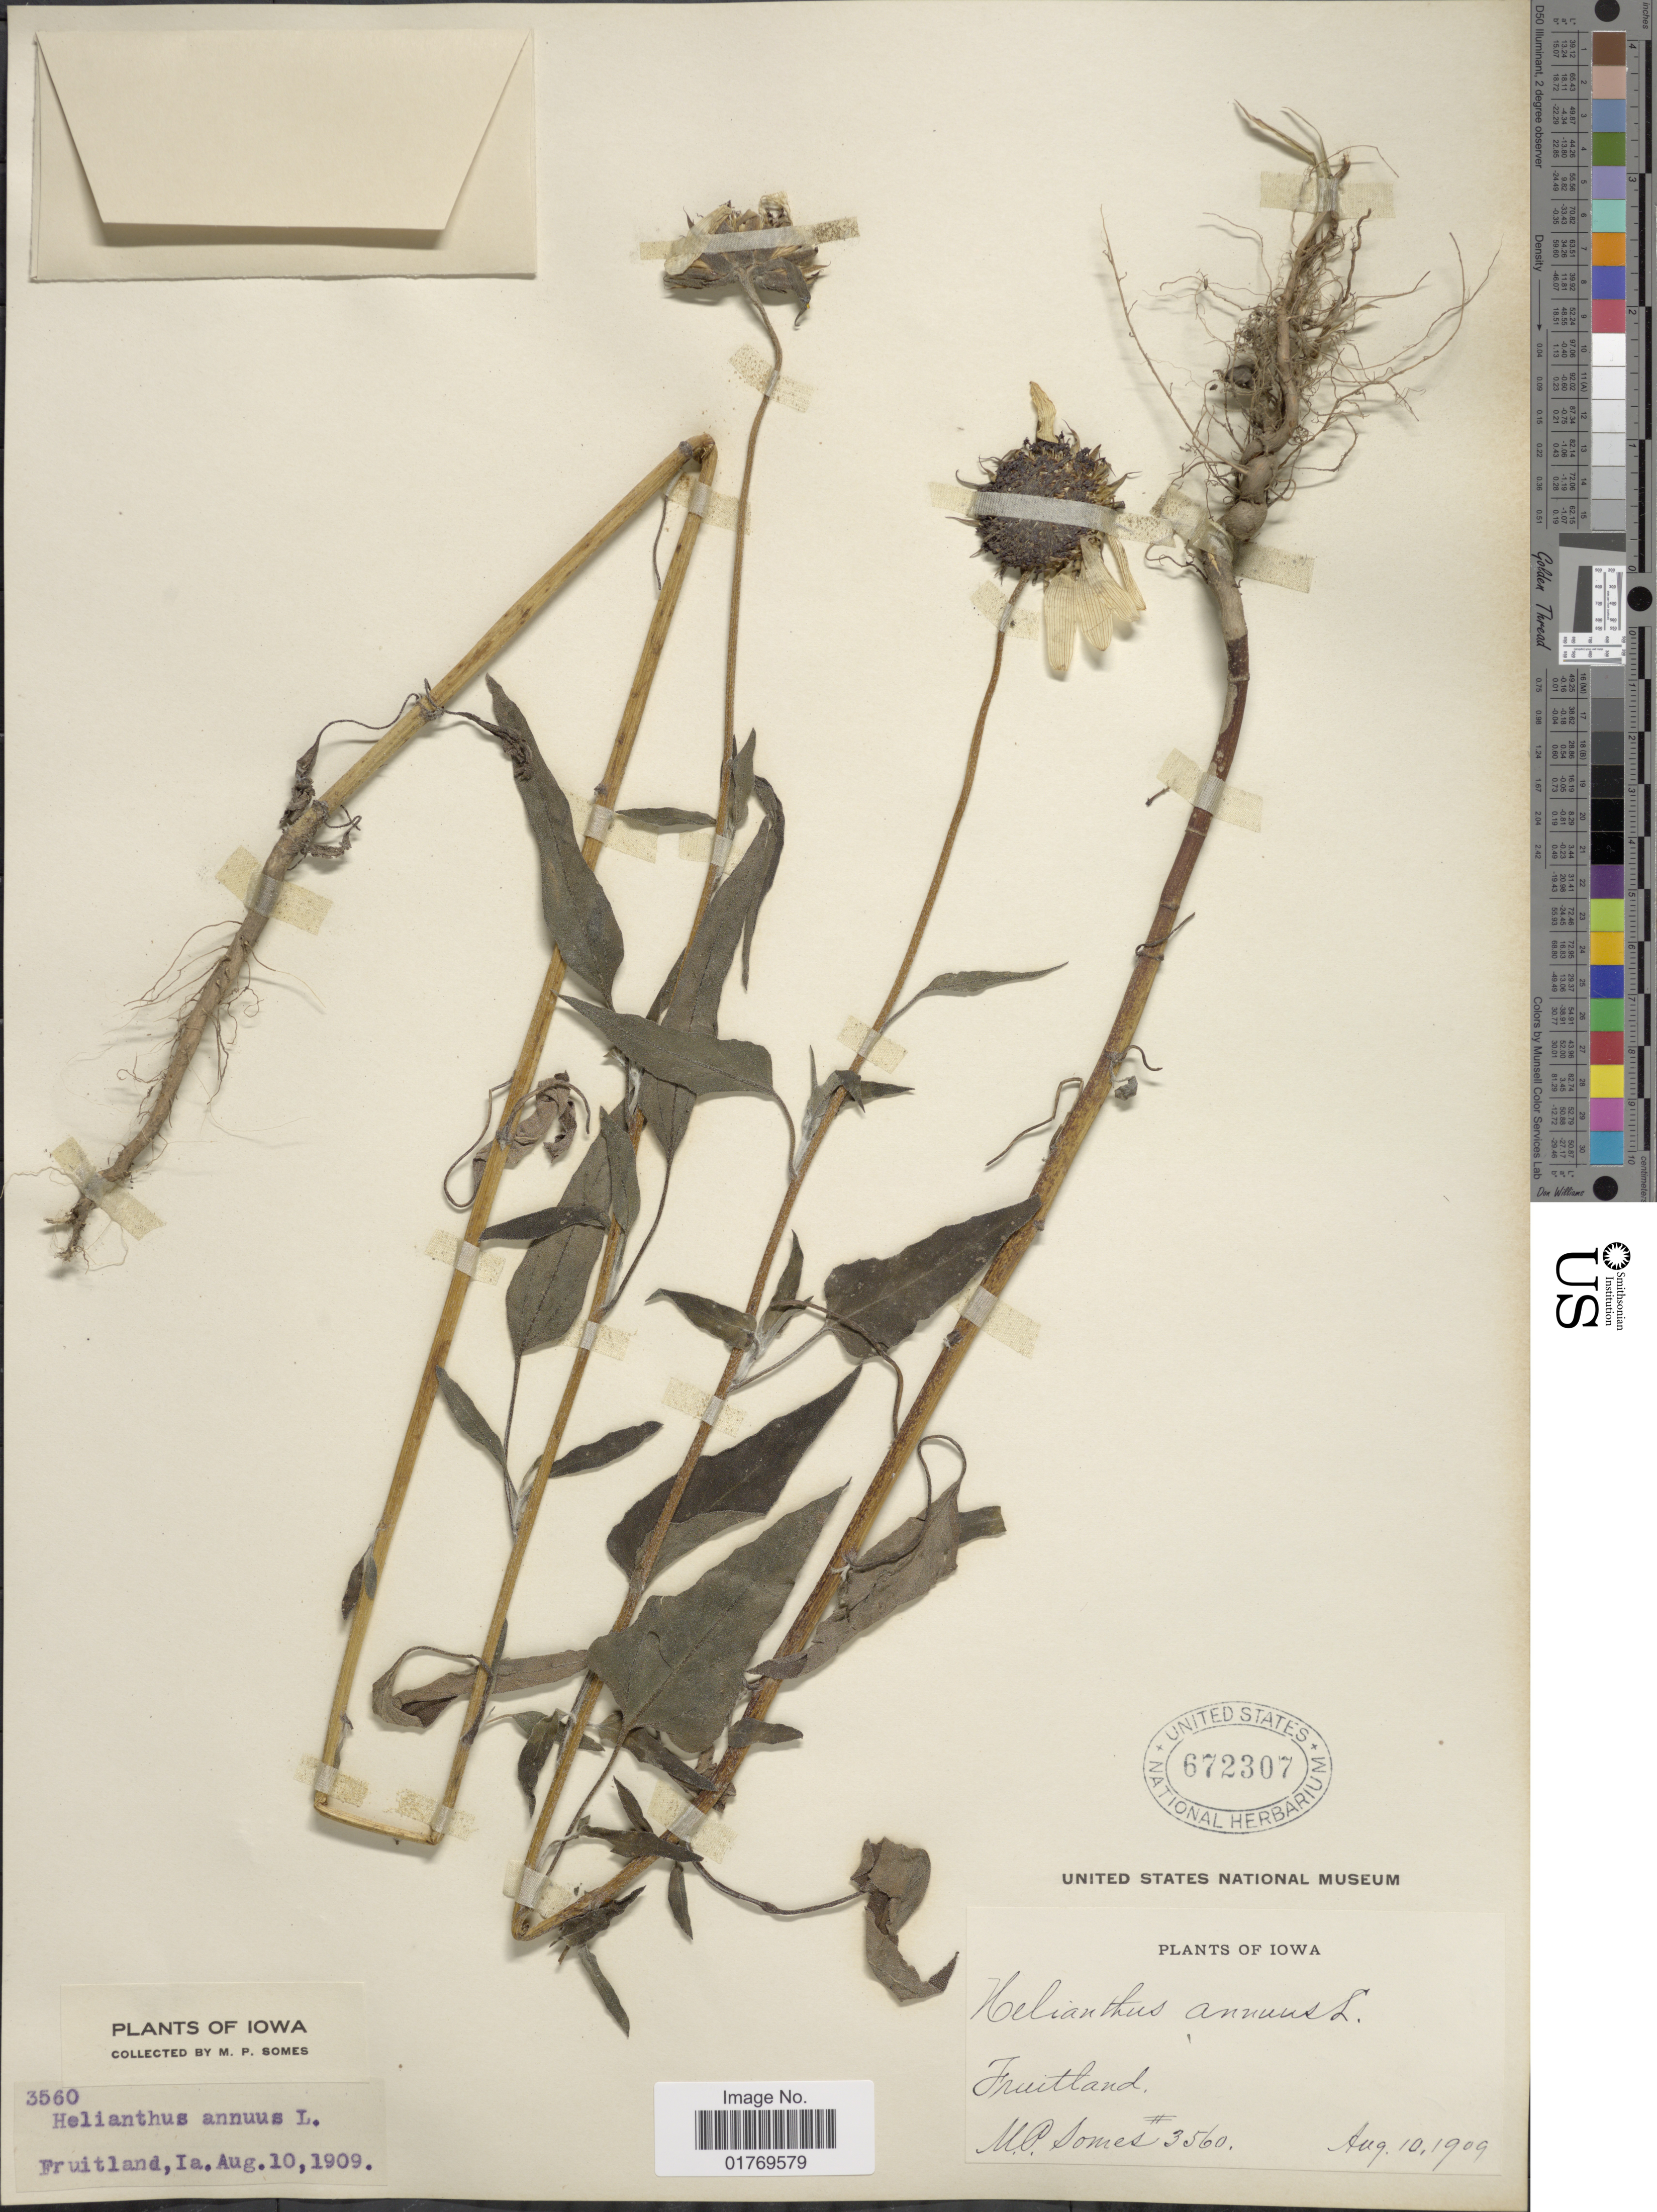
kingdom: Plantae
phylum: Tracheophyta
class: Magnoliopsida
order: Asterales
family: Asteraceae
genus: Helianthus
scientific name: Helianthus annuus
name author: L.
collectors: M. P. Jones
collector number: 3560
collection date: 1909-08-10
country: United States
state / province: Iowa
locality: Fruitland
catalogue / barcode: US 672307